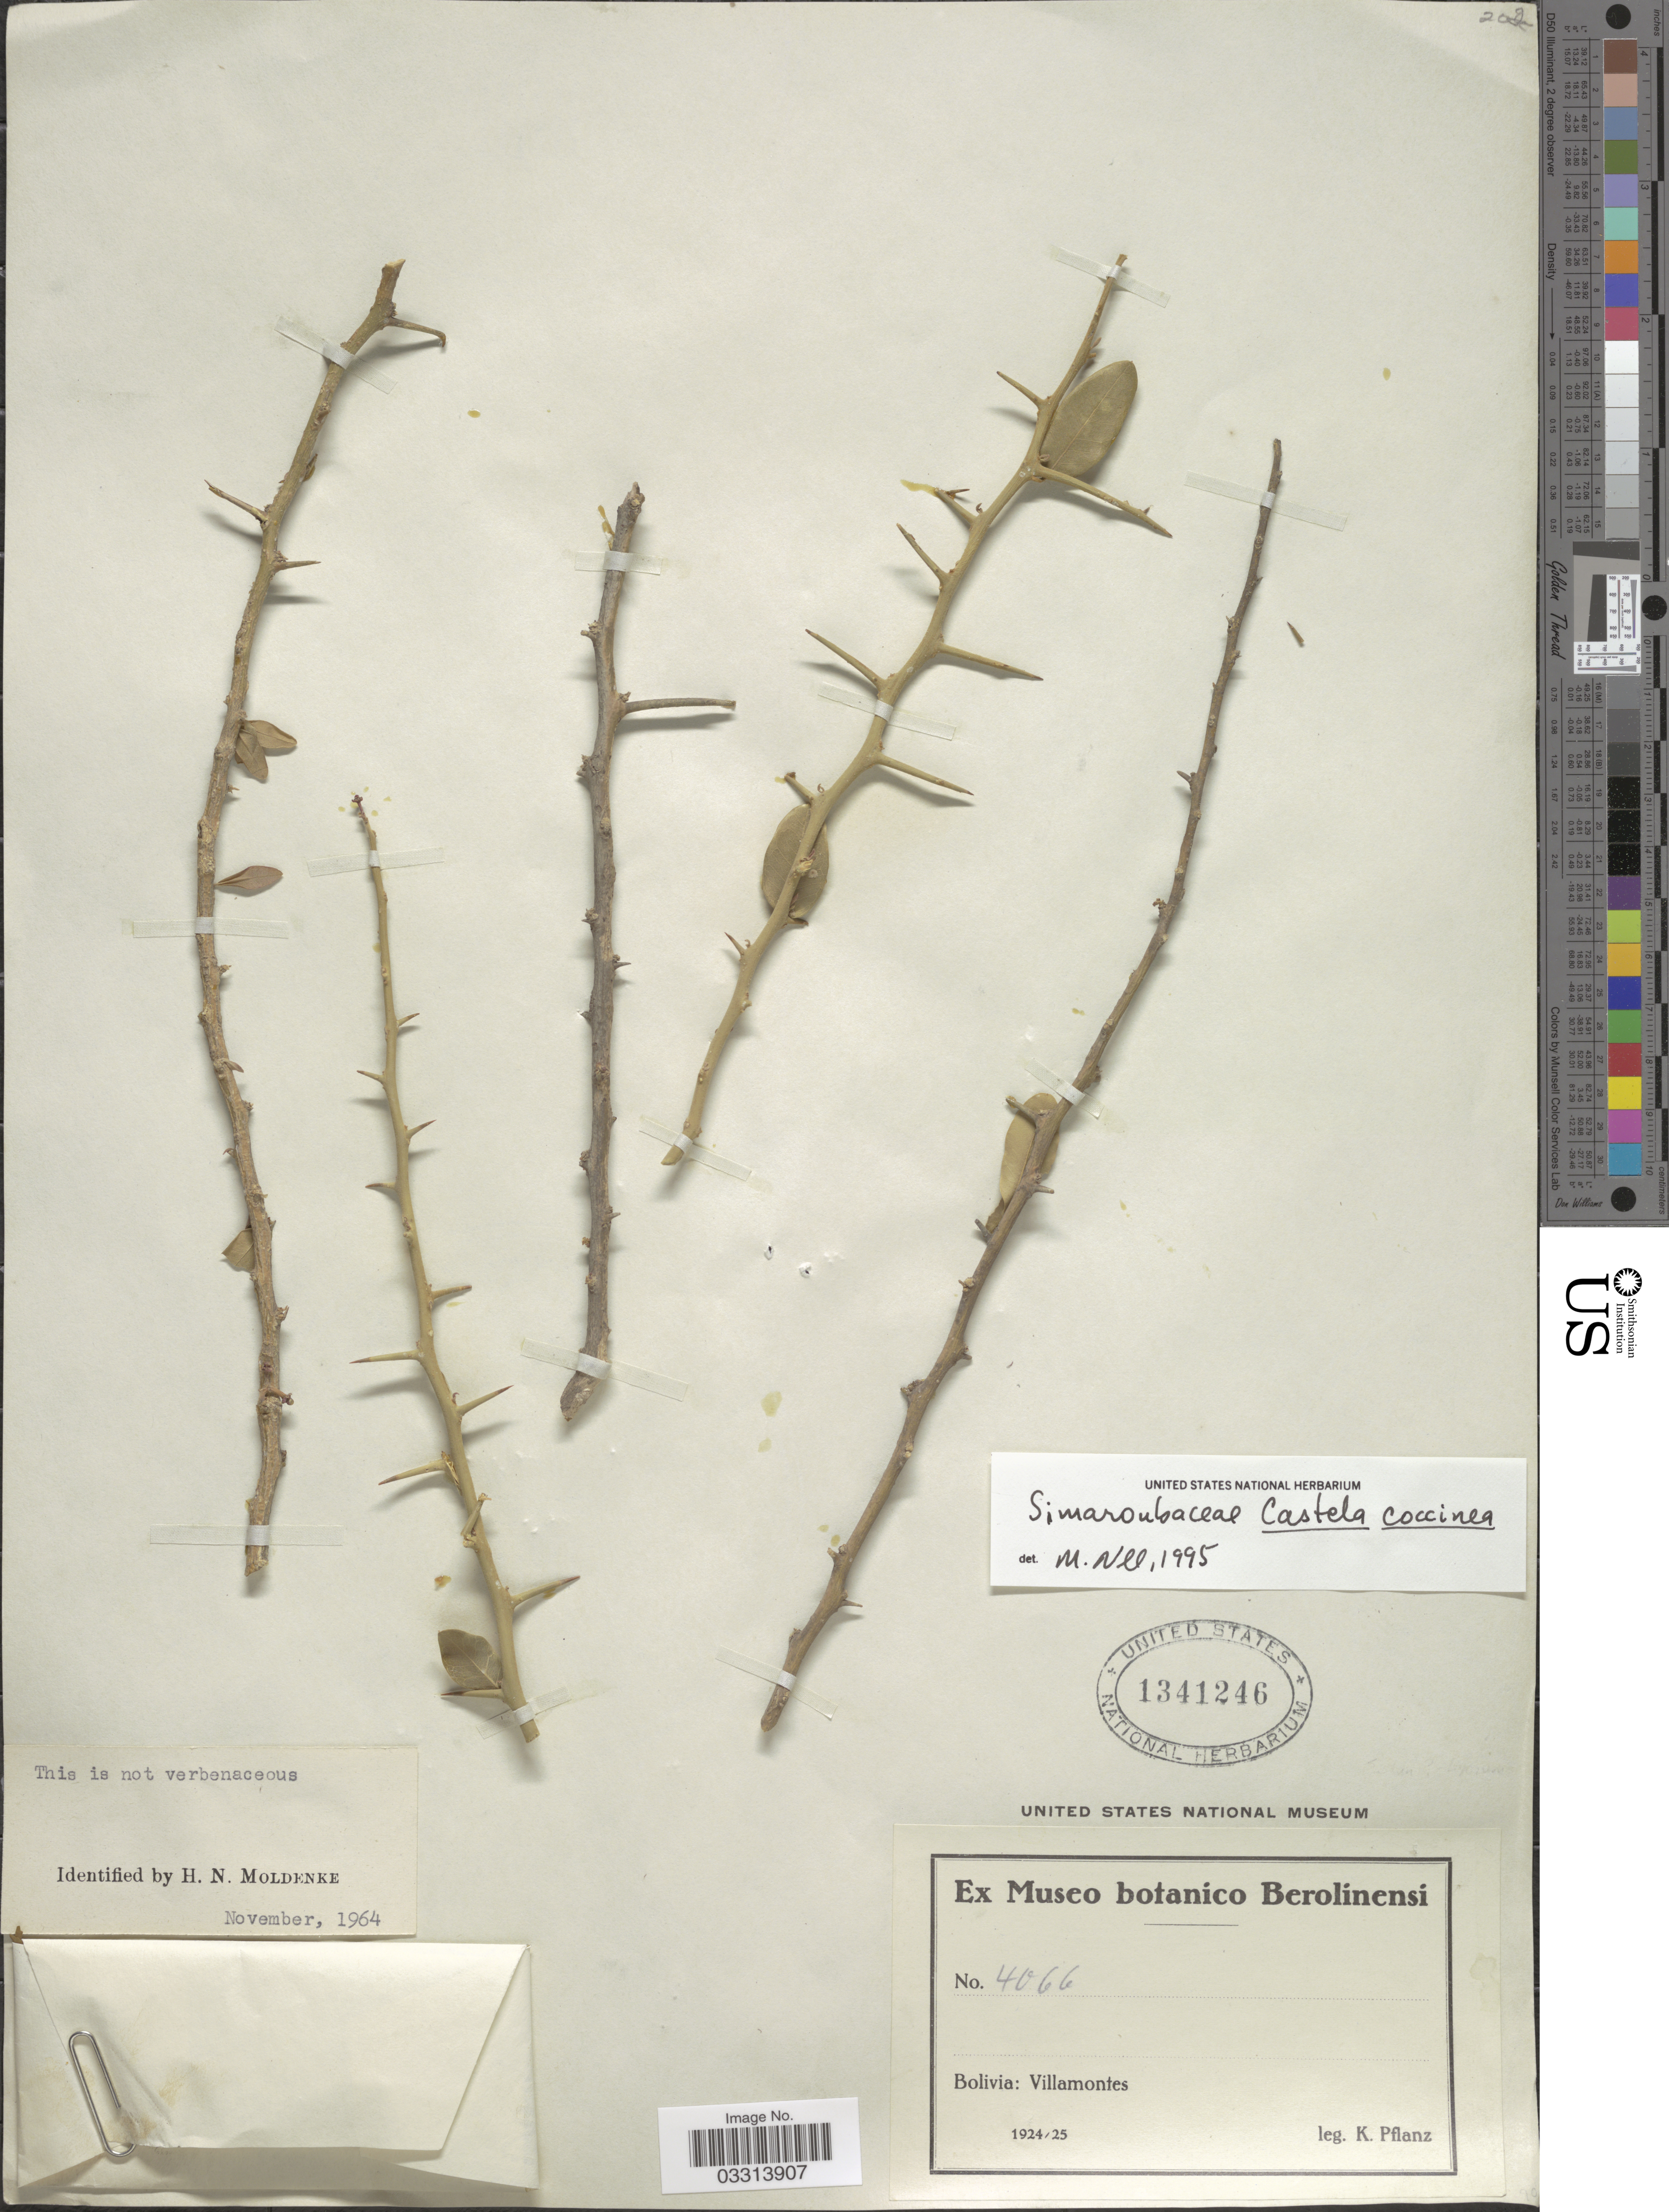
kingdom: Plantae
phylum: Tracheophyta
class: Magnoliopsida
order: Sapindales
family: Simaroubaceae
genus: Castela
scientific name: Castela coccinea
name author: Griseb.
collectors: K. Pflanz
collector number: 4066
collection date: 1924/1925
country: Bolivia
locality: Villamontes.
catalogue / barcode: US 1341246